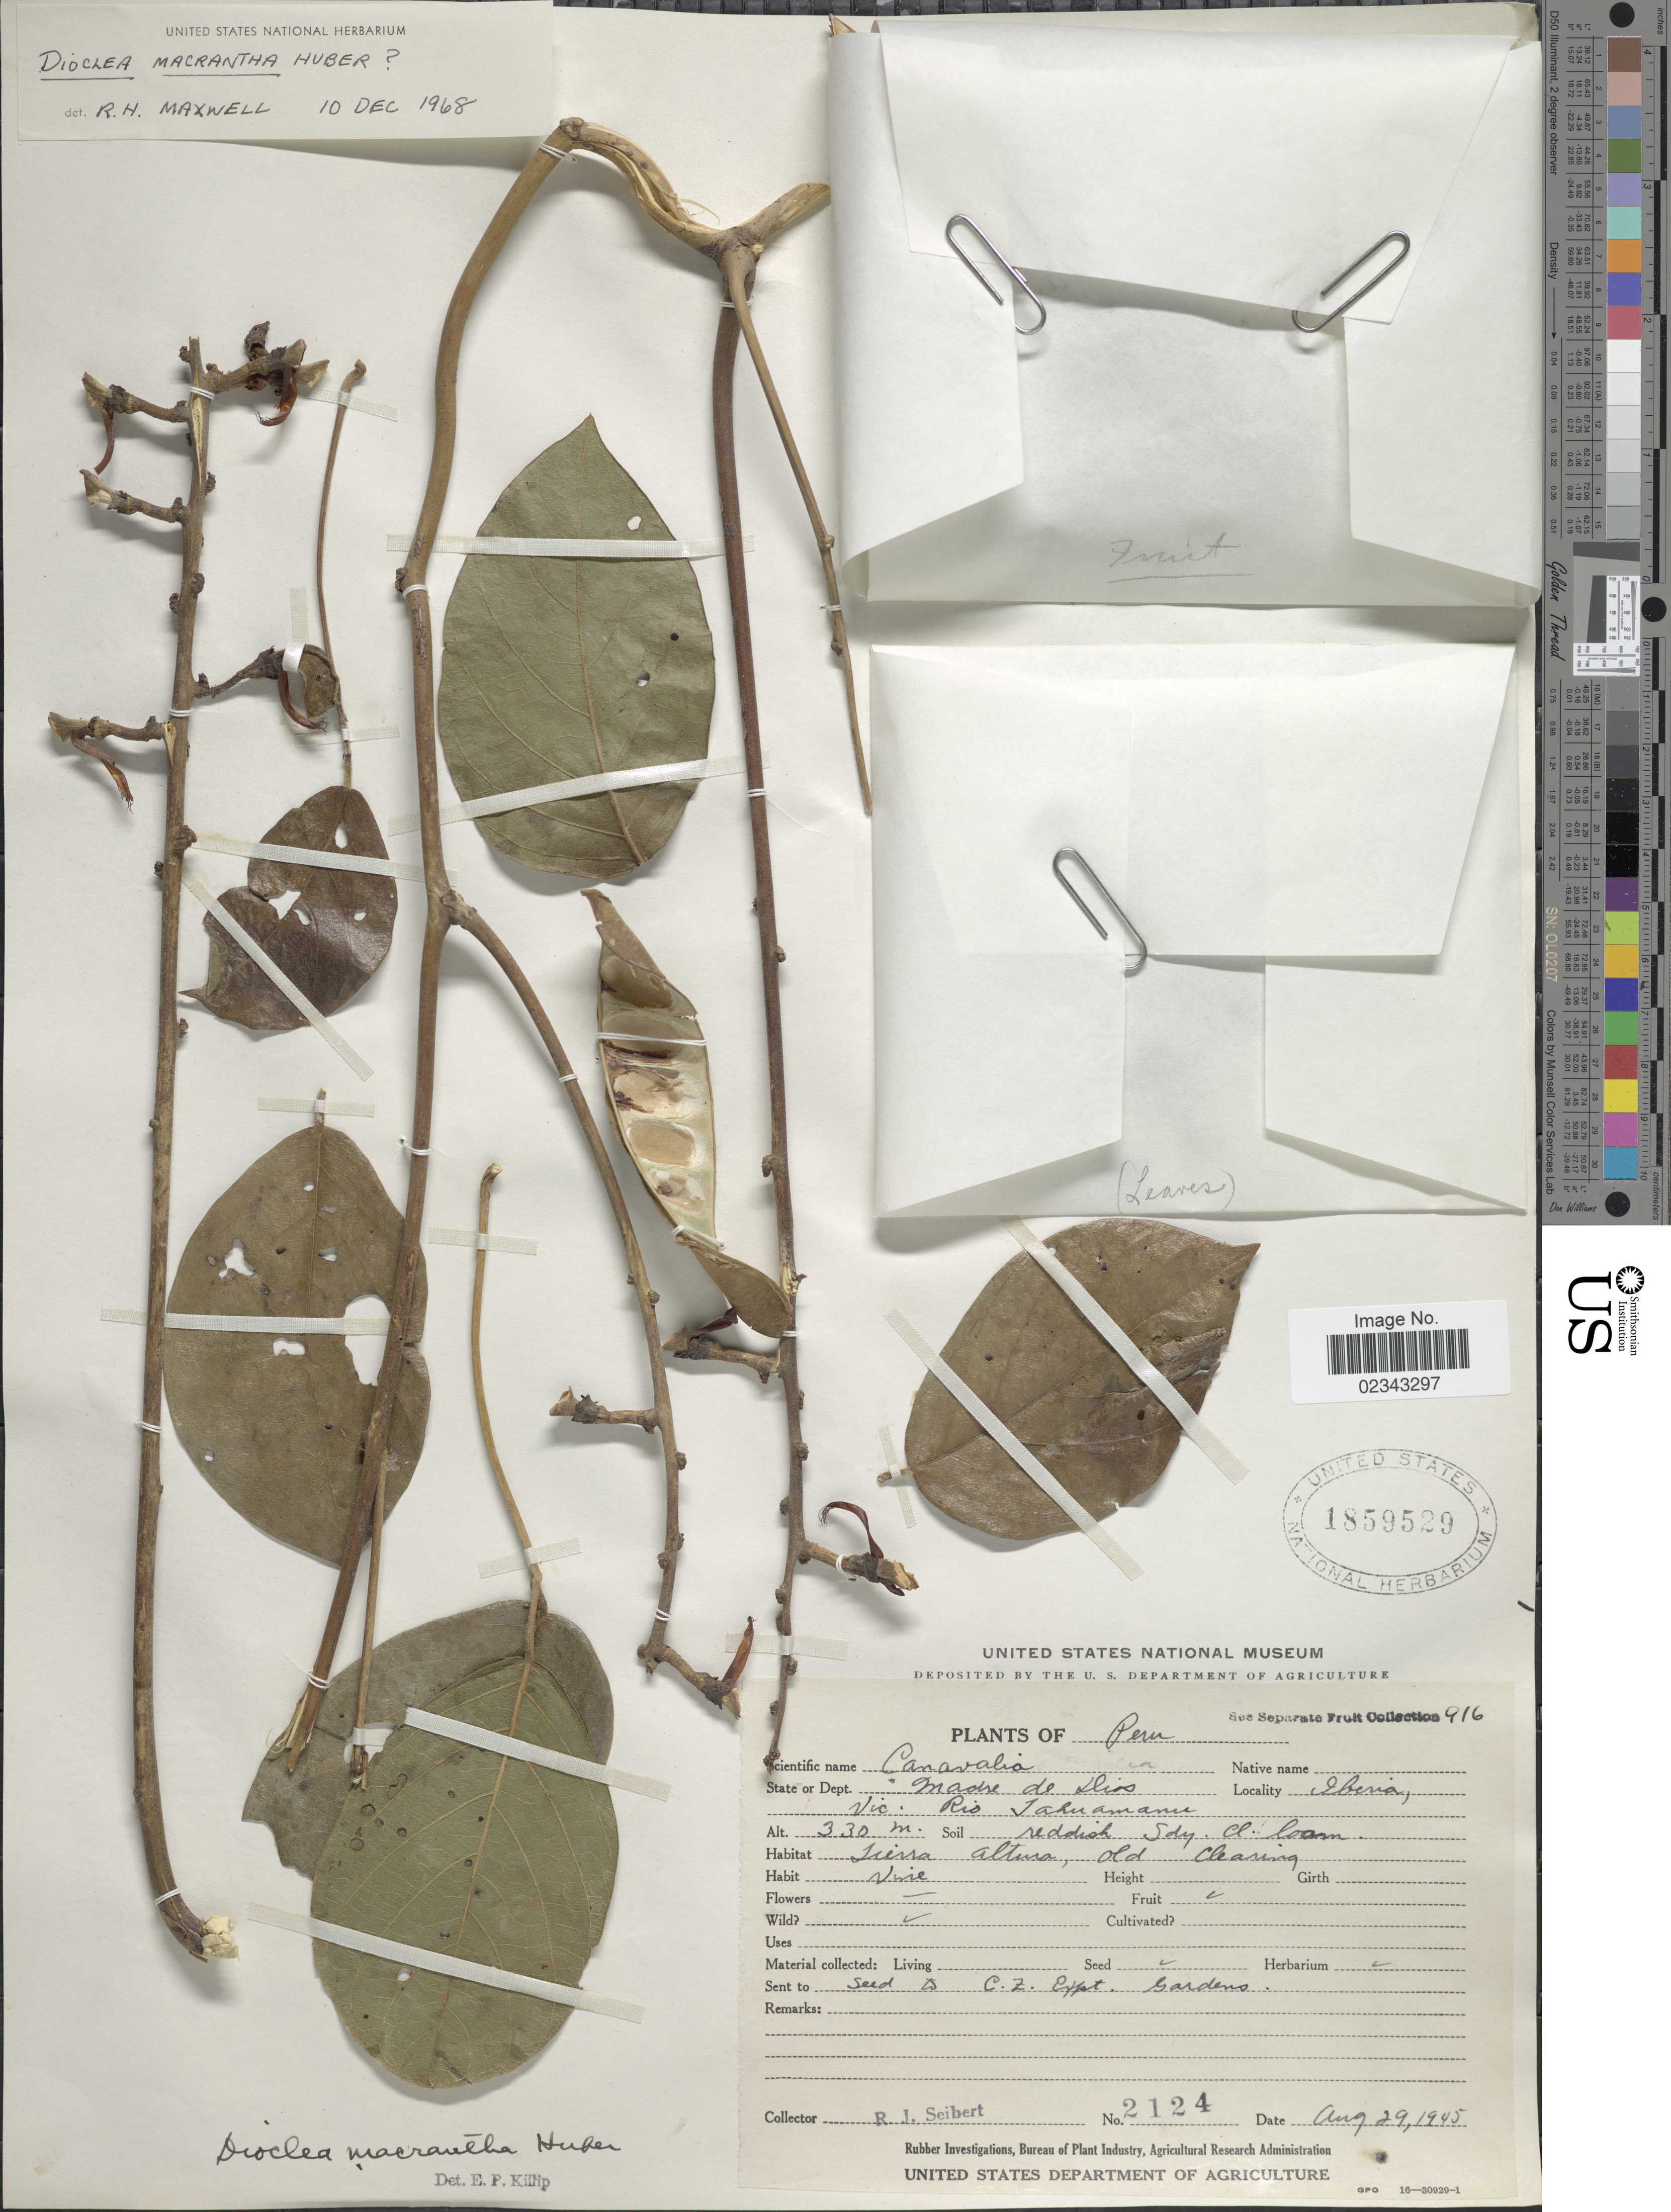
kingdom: Plantae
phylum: Tracheophyta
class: Magnoliopsida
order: Fabales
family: Fabaceae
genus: Dioclea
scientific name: Dioclea macrantha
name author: Huber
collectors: R. J. Seibert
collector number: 2124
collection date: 1945-08-29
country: Peru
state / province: Madre de Dios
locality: State or Dept Madre de Dios, Iberia, Vic Rio Jahuamanu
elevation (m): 330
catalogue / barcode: US 1859529